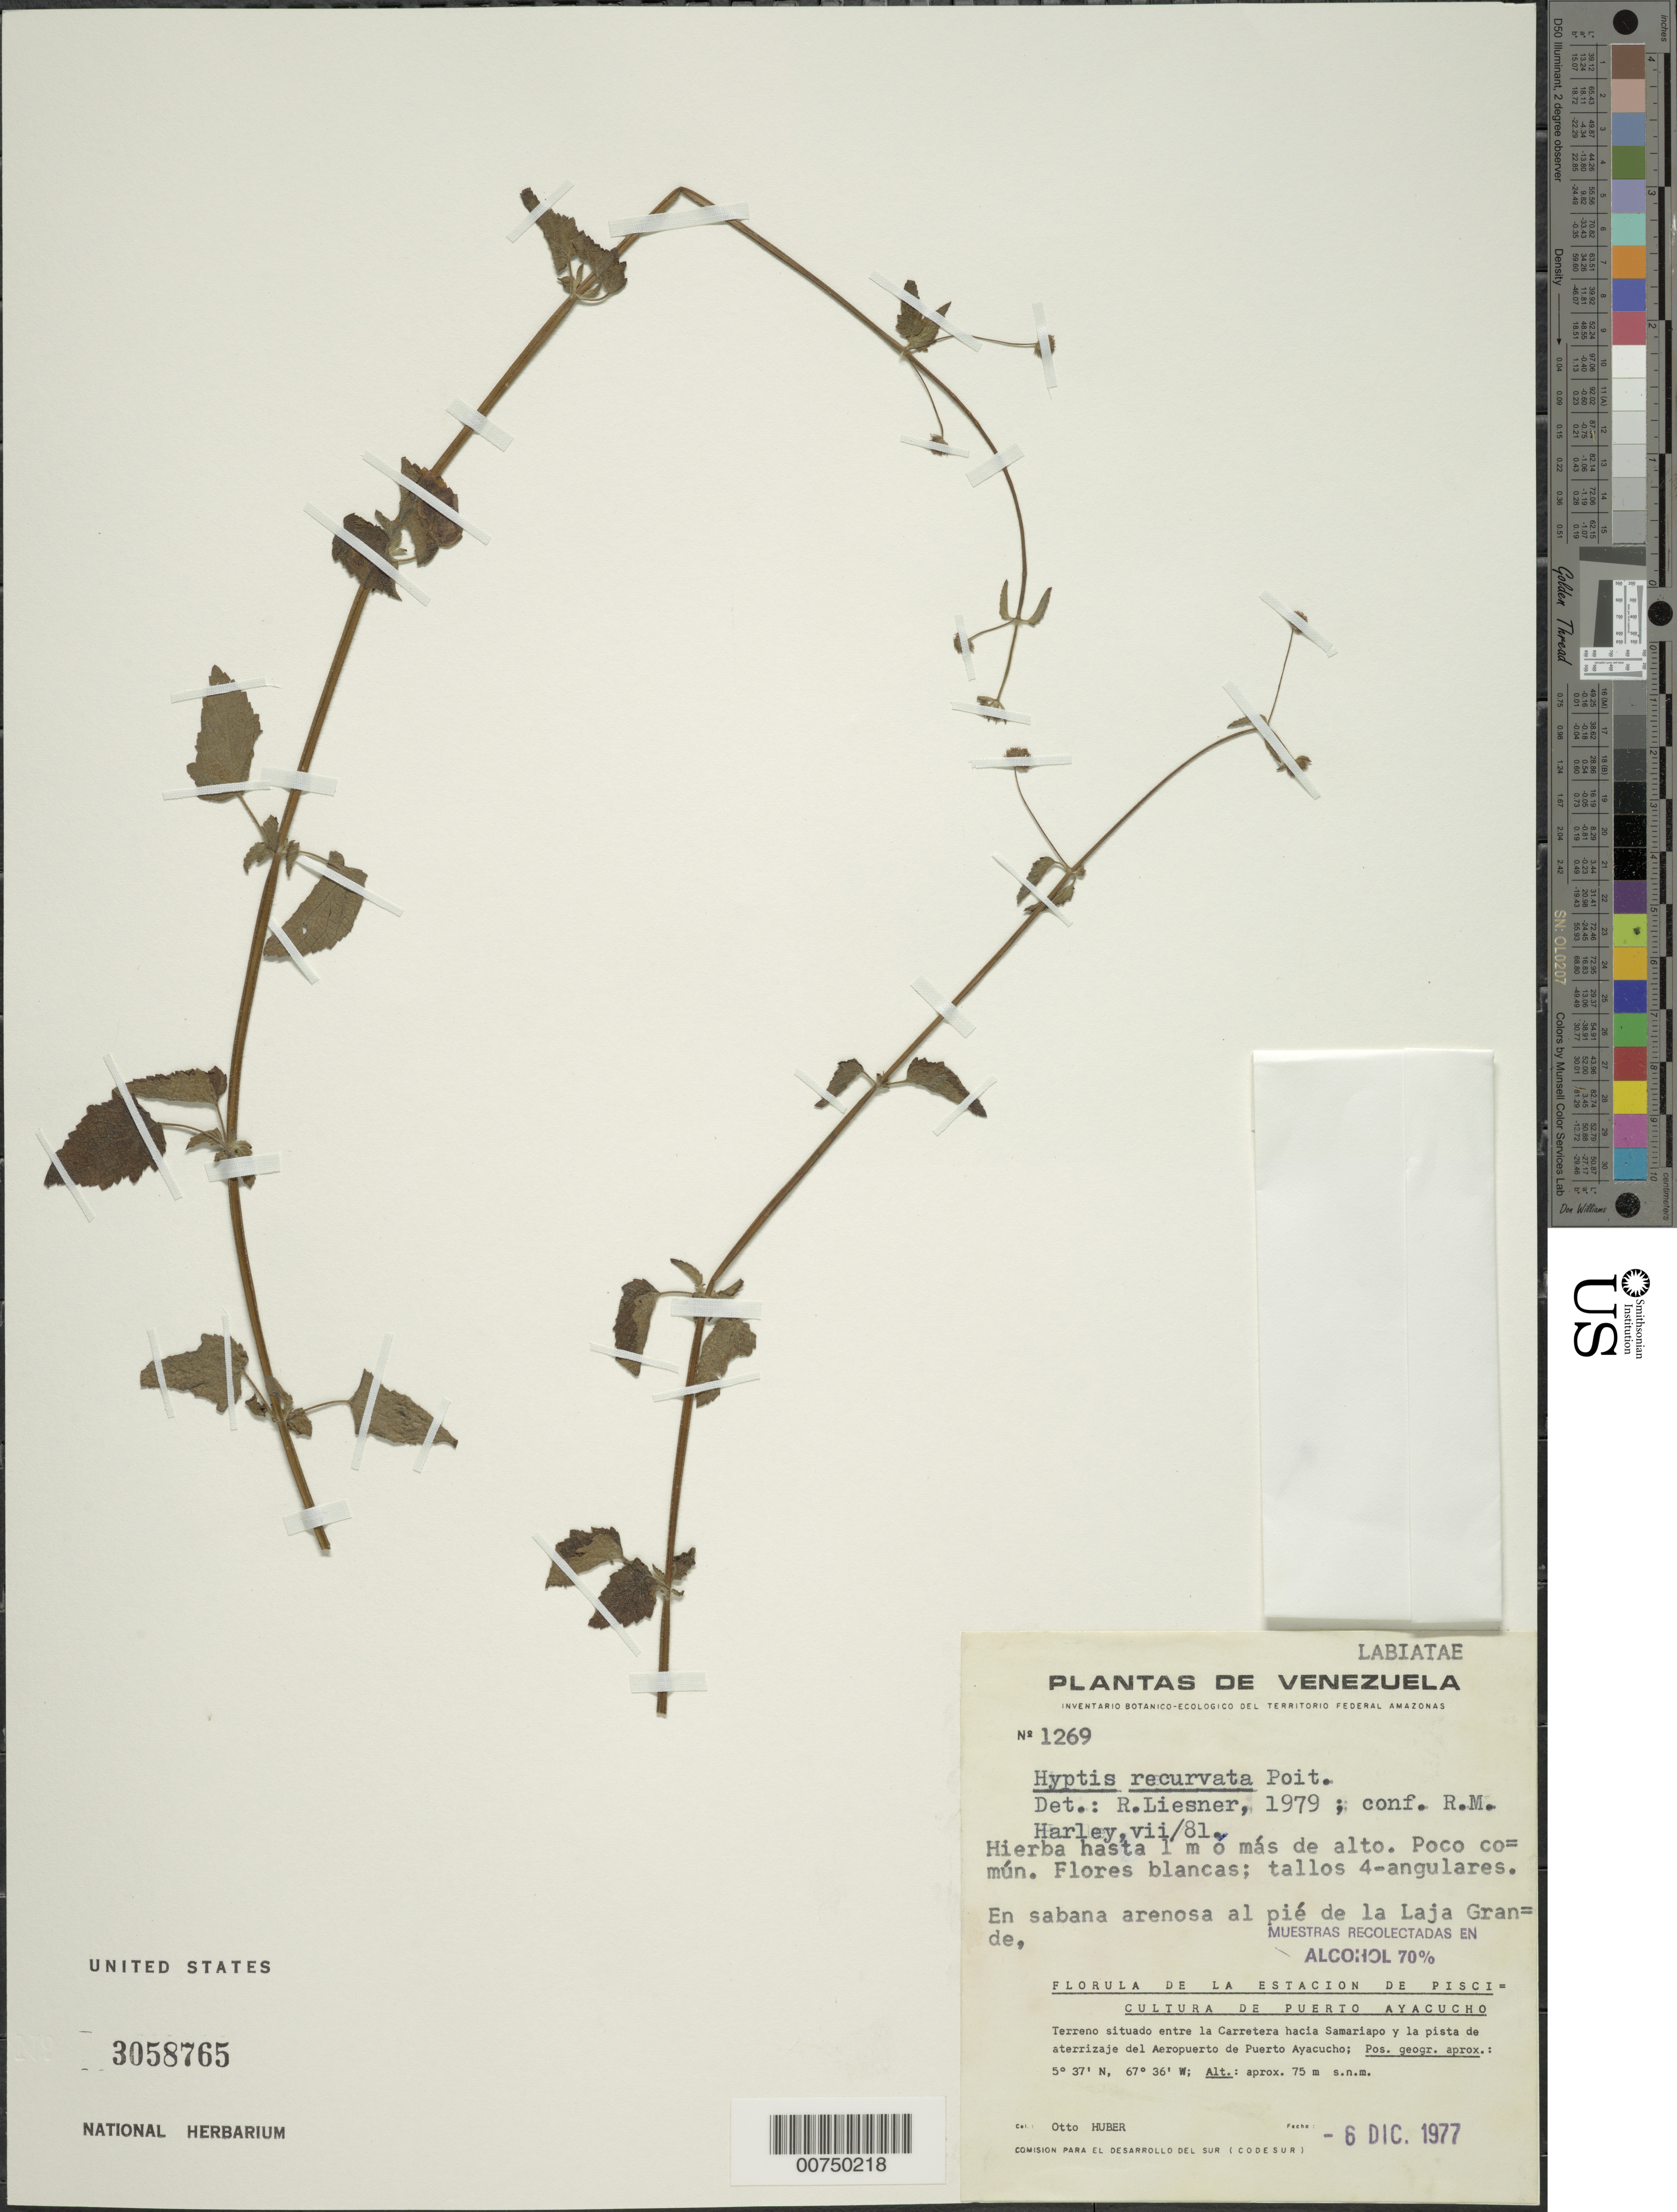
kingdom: Plantae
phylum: Tracheophyta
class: Magnoliopsida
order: Lamiales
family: Lamiaceae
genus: Hyptis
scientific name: Hyptis recurvata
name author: Poit.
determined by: Harley, R. M.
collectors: O. Huber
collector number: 1269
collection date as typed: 6-Dec-77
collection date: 1977-12-06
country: Venezuela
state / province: Amazonas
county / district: Atures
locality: Puerto Ayacucho, carretera hacia Samariapo y la pista de aterrizaje del Aeropuerto de Puerto Ayacucho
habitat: Sandy savanna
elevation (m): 75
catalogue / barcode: US 3058765